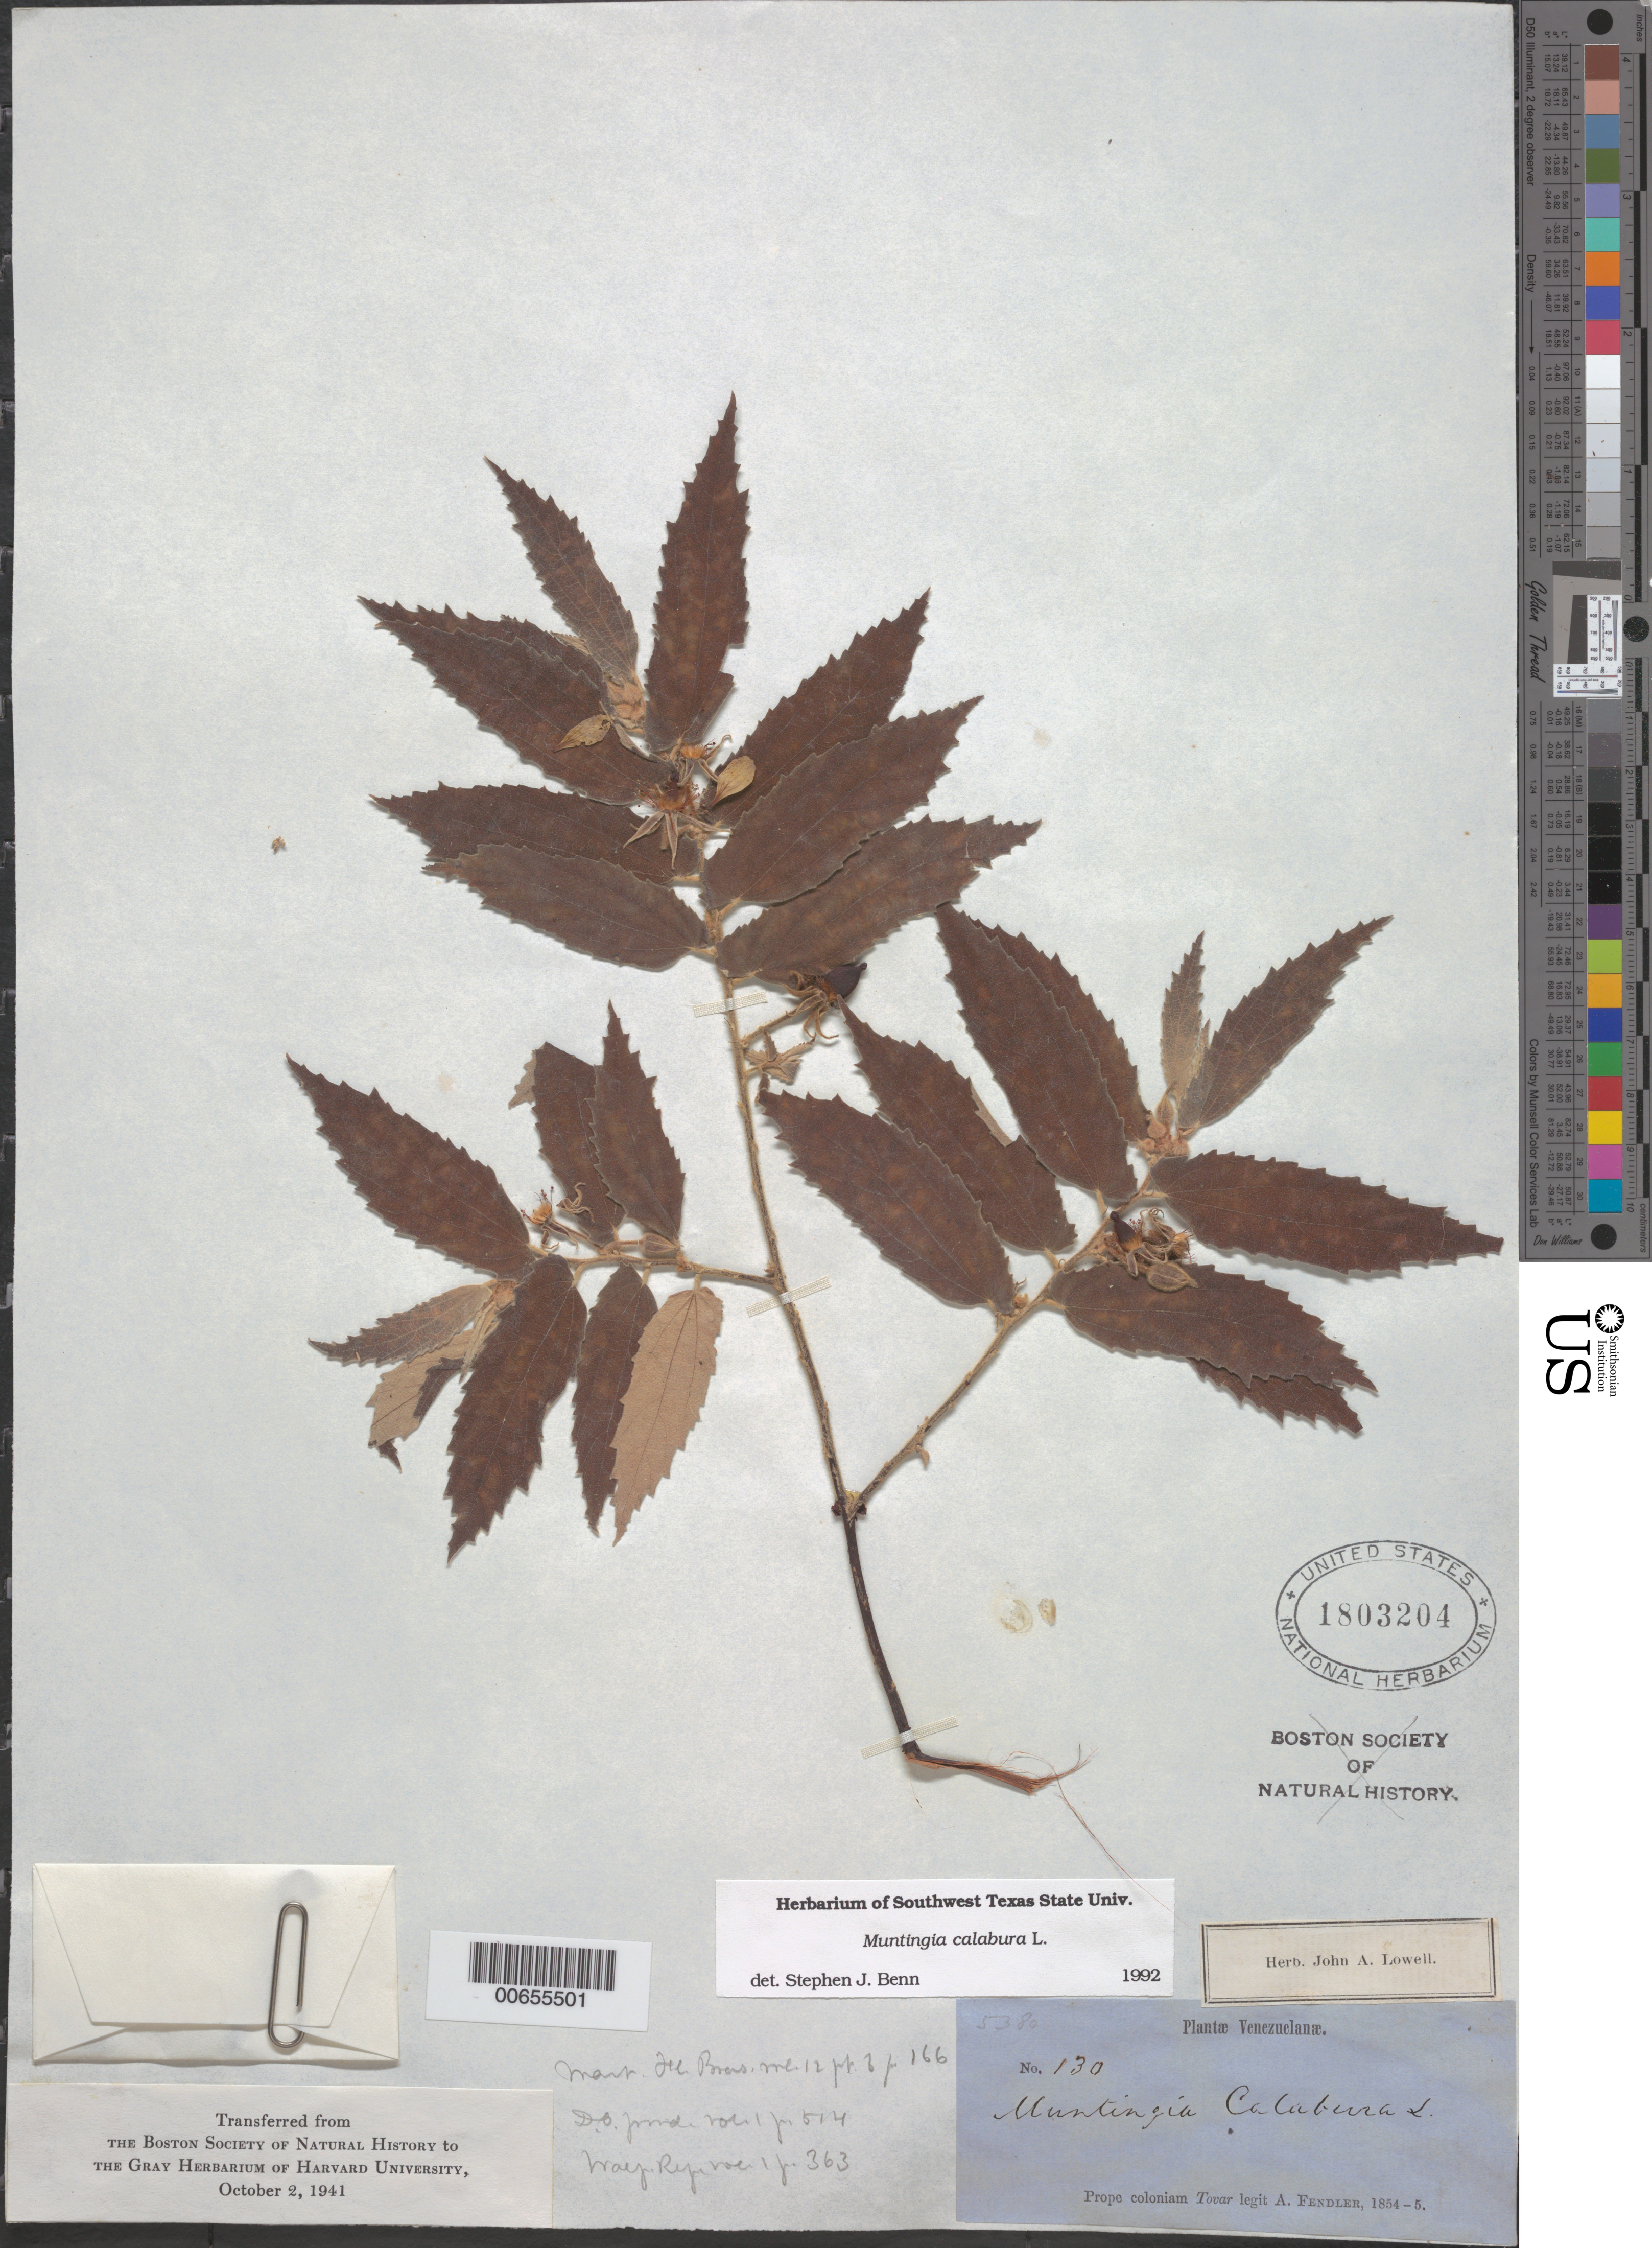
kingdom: Plantae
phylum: Tracheophyta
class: Magnoliopsida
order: Malvales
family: Muntingiaceae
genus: Muntingia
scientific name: Muntingia calabura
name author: L.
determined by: Benn, S. J.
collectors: A. Fendler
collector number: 130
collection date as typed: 1854 to -- --- 1855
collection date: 1854/1855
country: Venezuela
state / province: Aragua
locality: Prope coloniam Tovar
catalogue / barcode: US 1803204